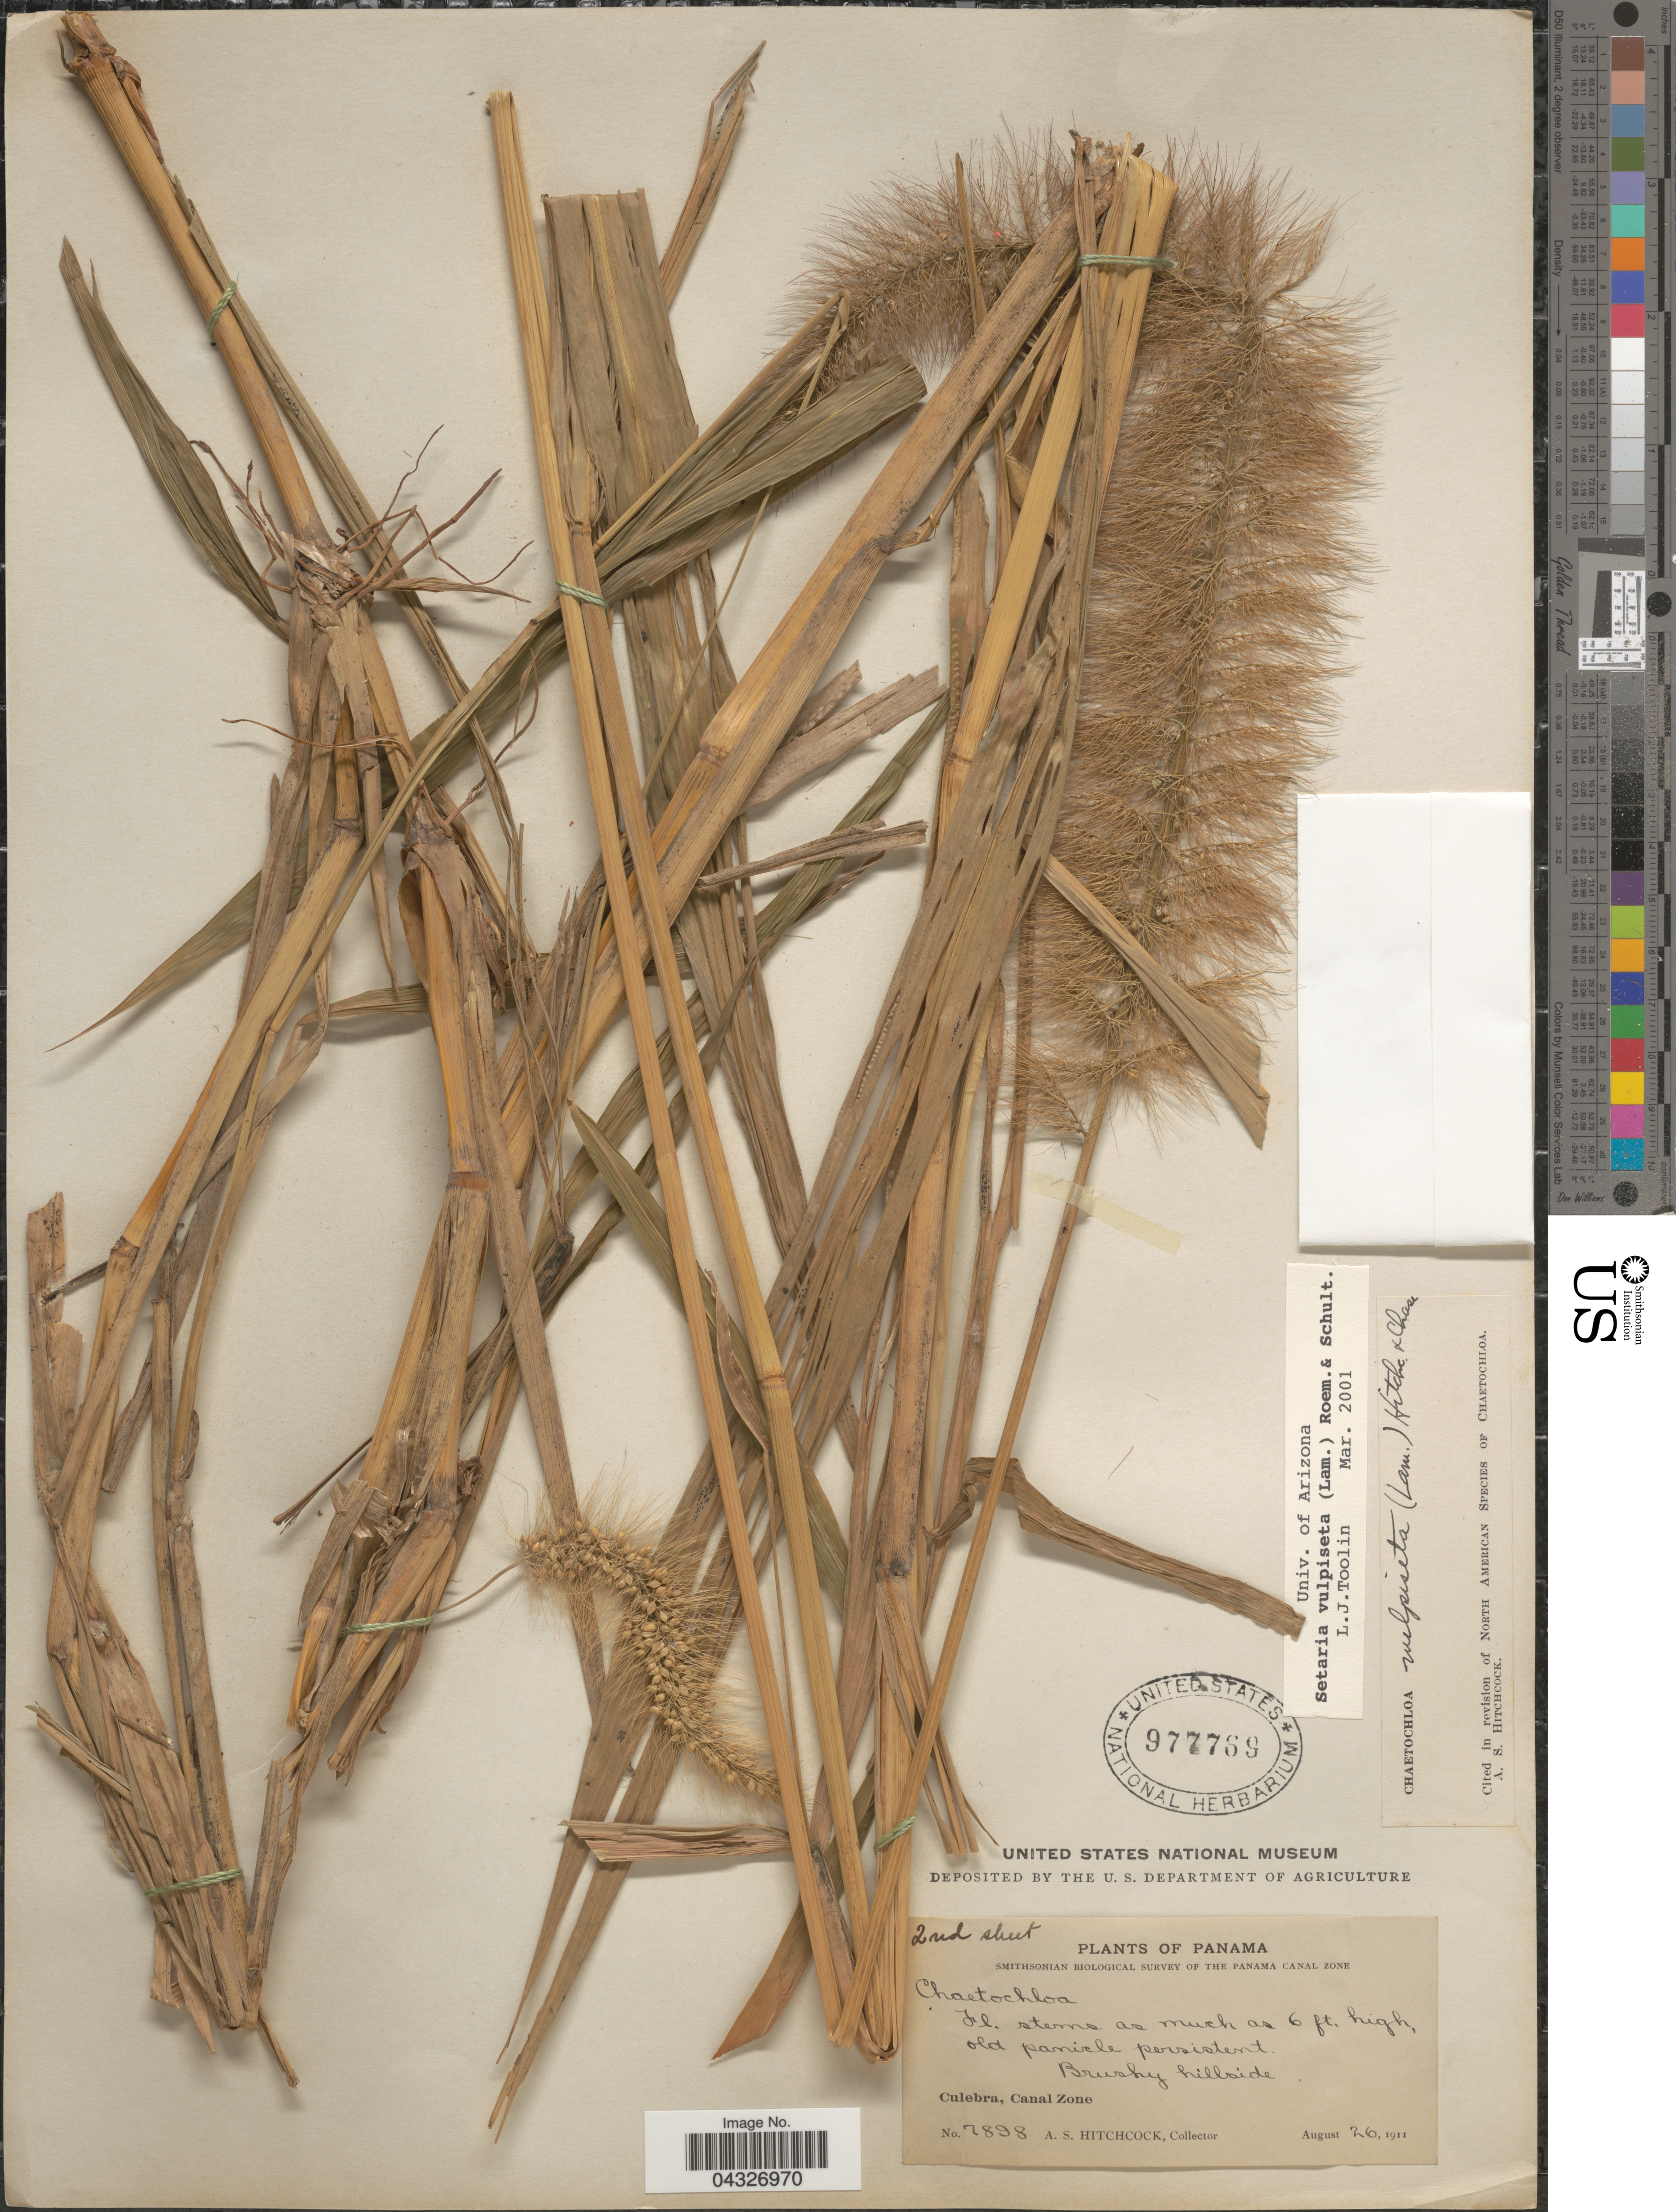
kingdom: Plantae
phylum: Tracheophyta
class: Liliopsida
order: Poales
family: Poaceae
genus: Setaria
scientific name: Setaria vulpiseta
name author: (Lam.) Roem. & Schult.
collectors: A. S. Hitchcock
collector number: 7898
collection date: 1911-08-26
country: Panama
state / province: Colón / Panamá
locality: Smithsonian Biological Survey of the Panama Canal Zone. Culebra, Canal Zone.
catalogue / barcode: US 977769